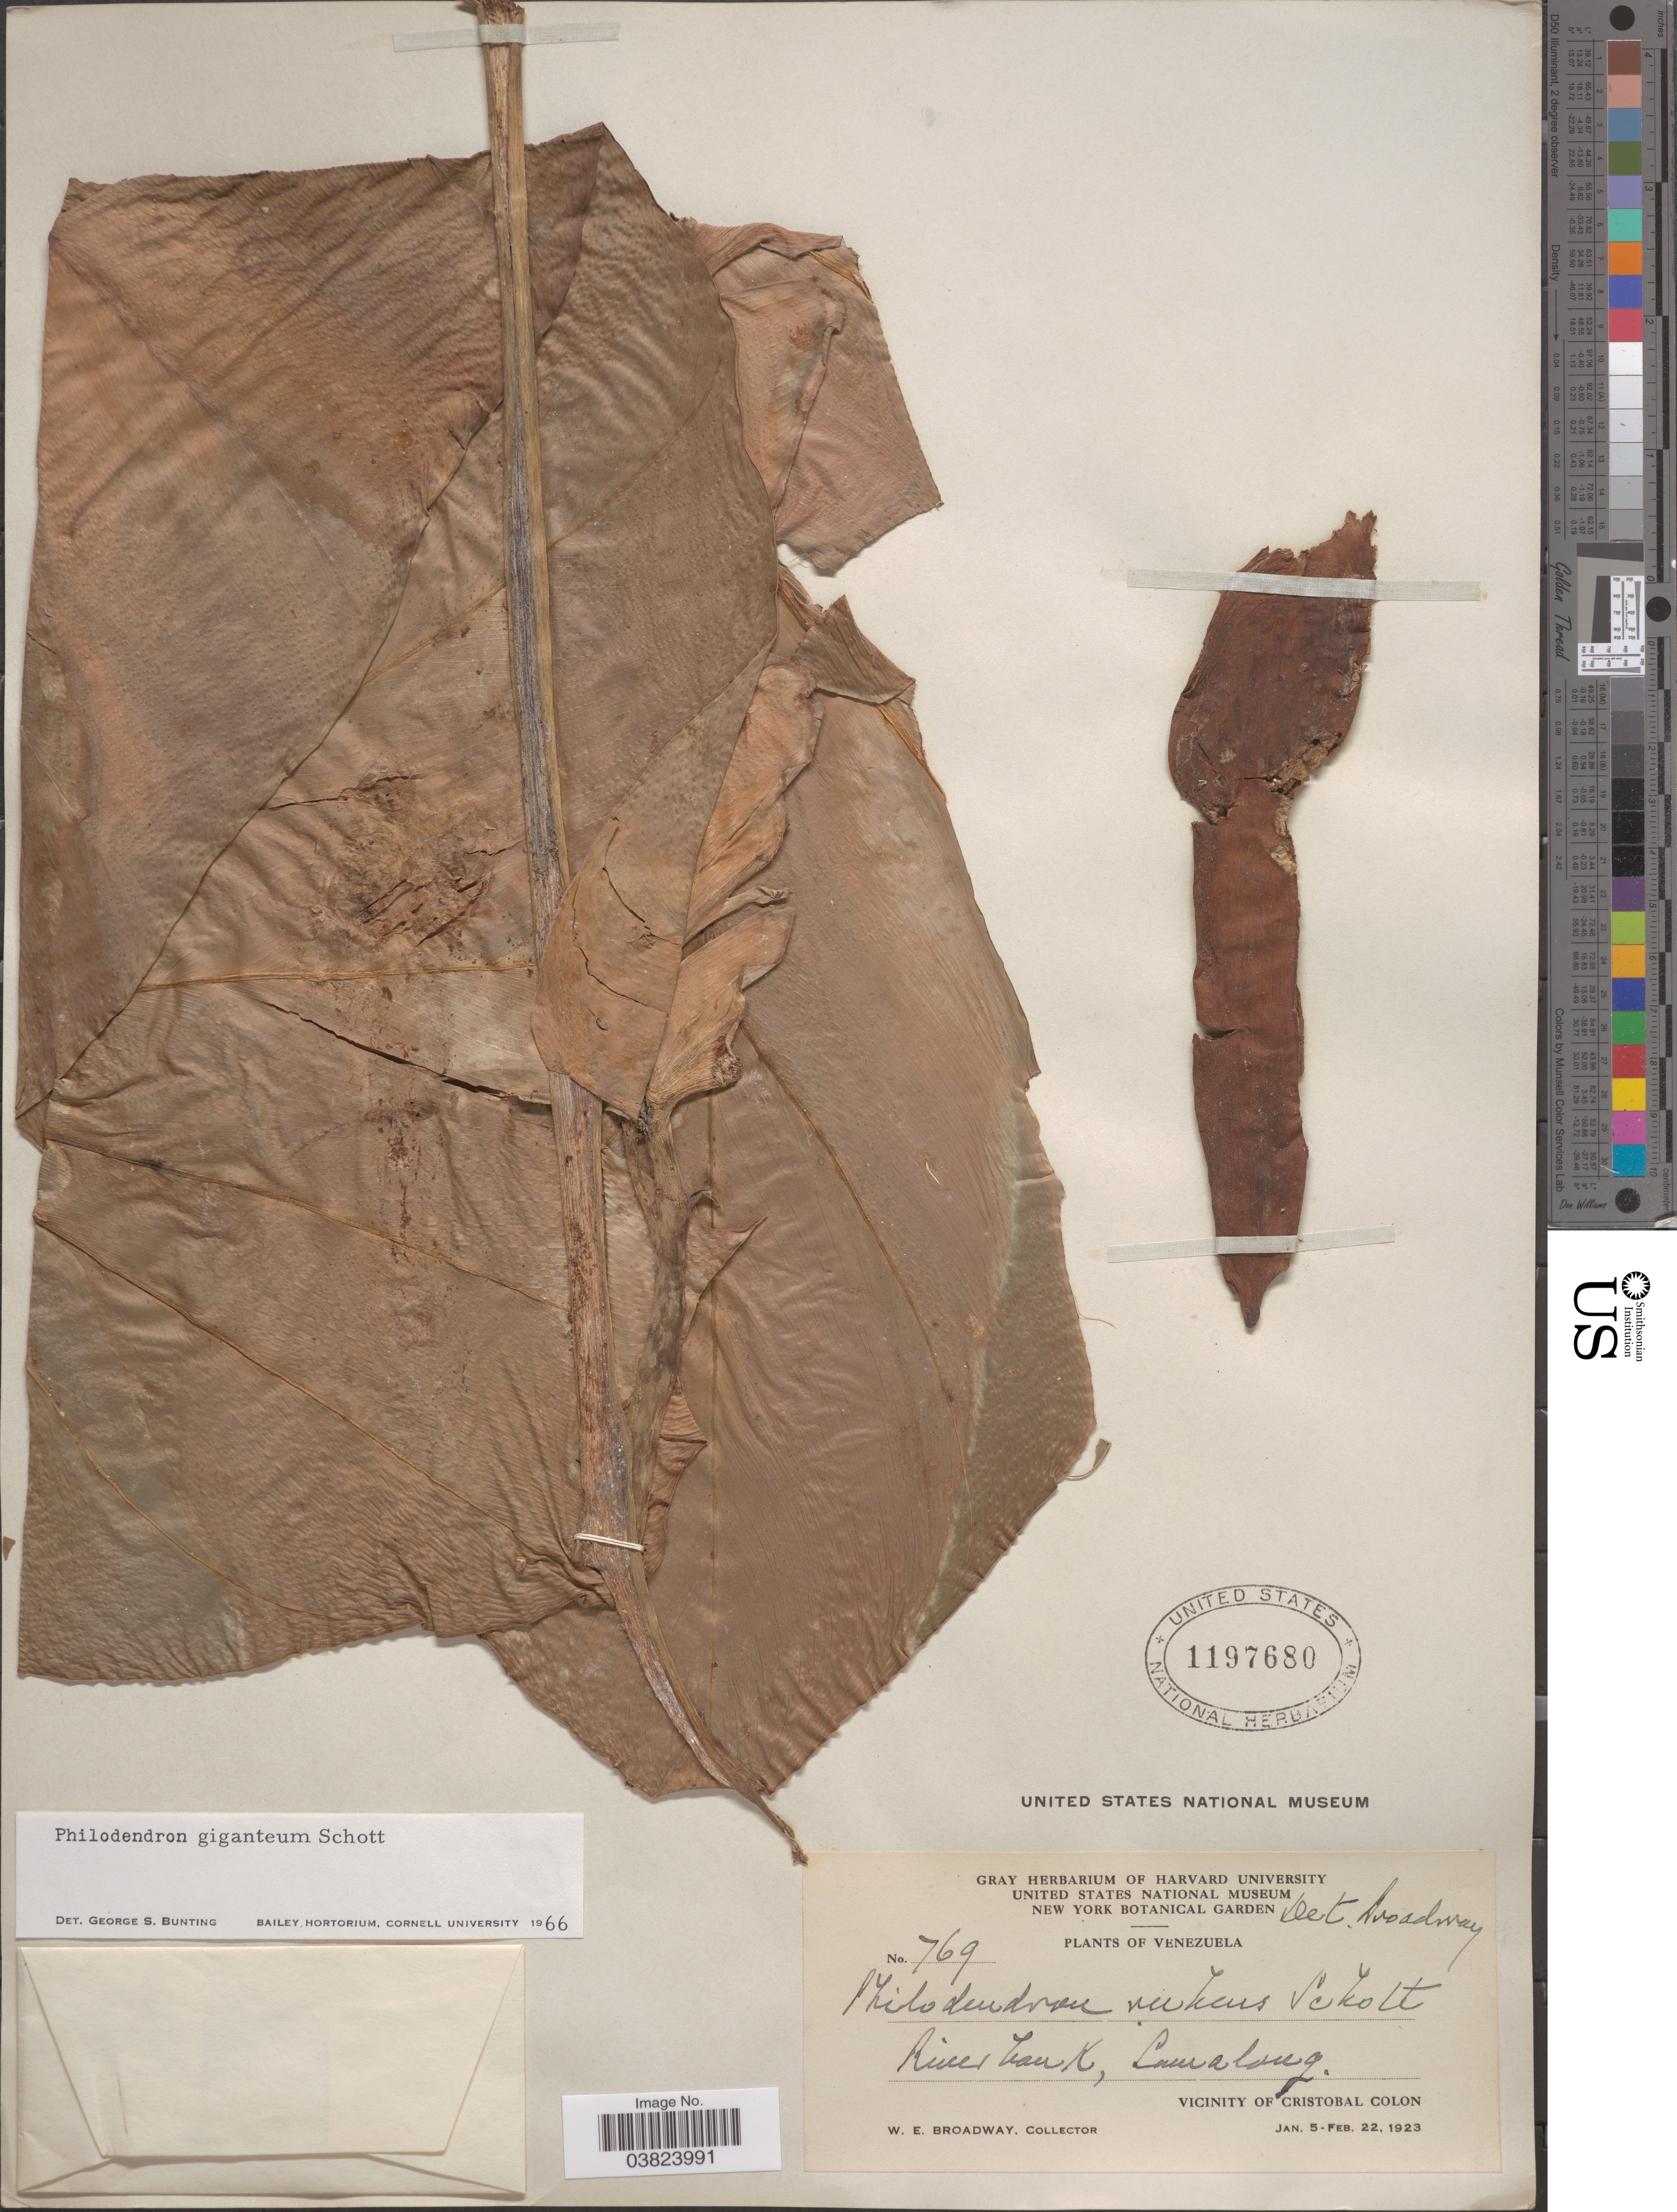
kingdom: Plantae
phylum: Tracheophyta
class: Liliopsida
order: Alismatales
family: Araceae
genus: Philodendron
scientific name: Philodendron giganteum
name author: Schott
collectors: W. E. Broadway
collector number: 769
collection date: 1923-01-05/1923-02-22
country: Venezuela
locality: River bank, Lamalong [interpreted]. Vicinity of Cristobal Colon.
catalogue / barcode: US 1197680